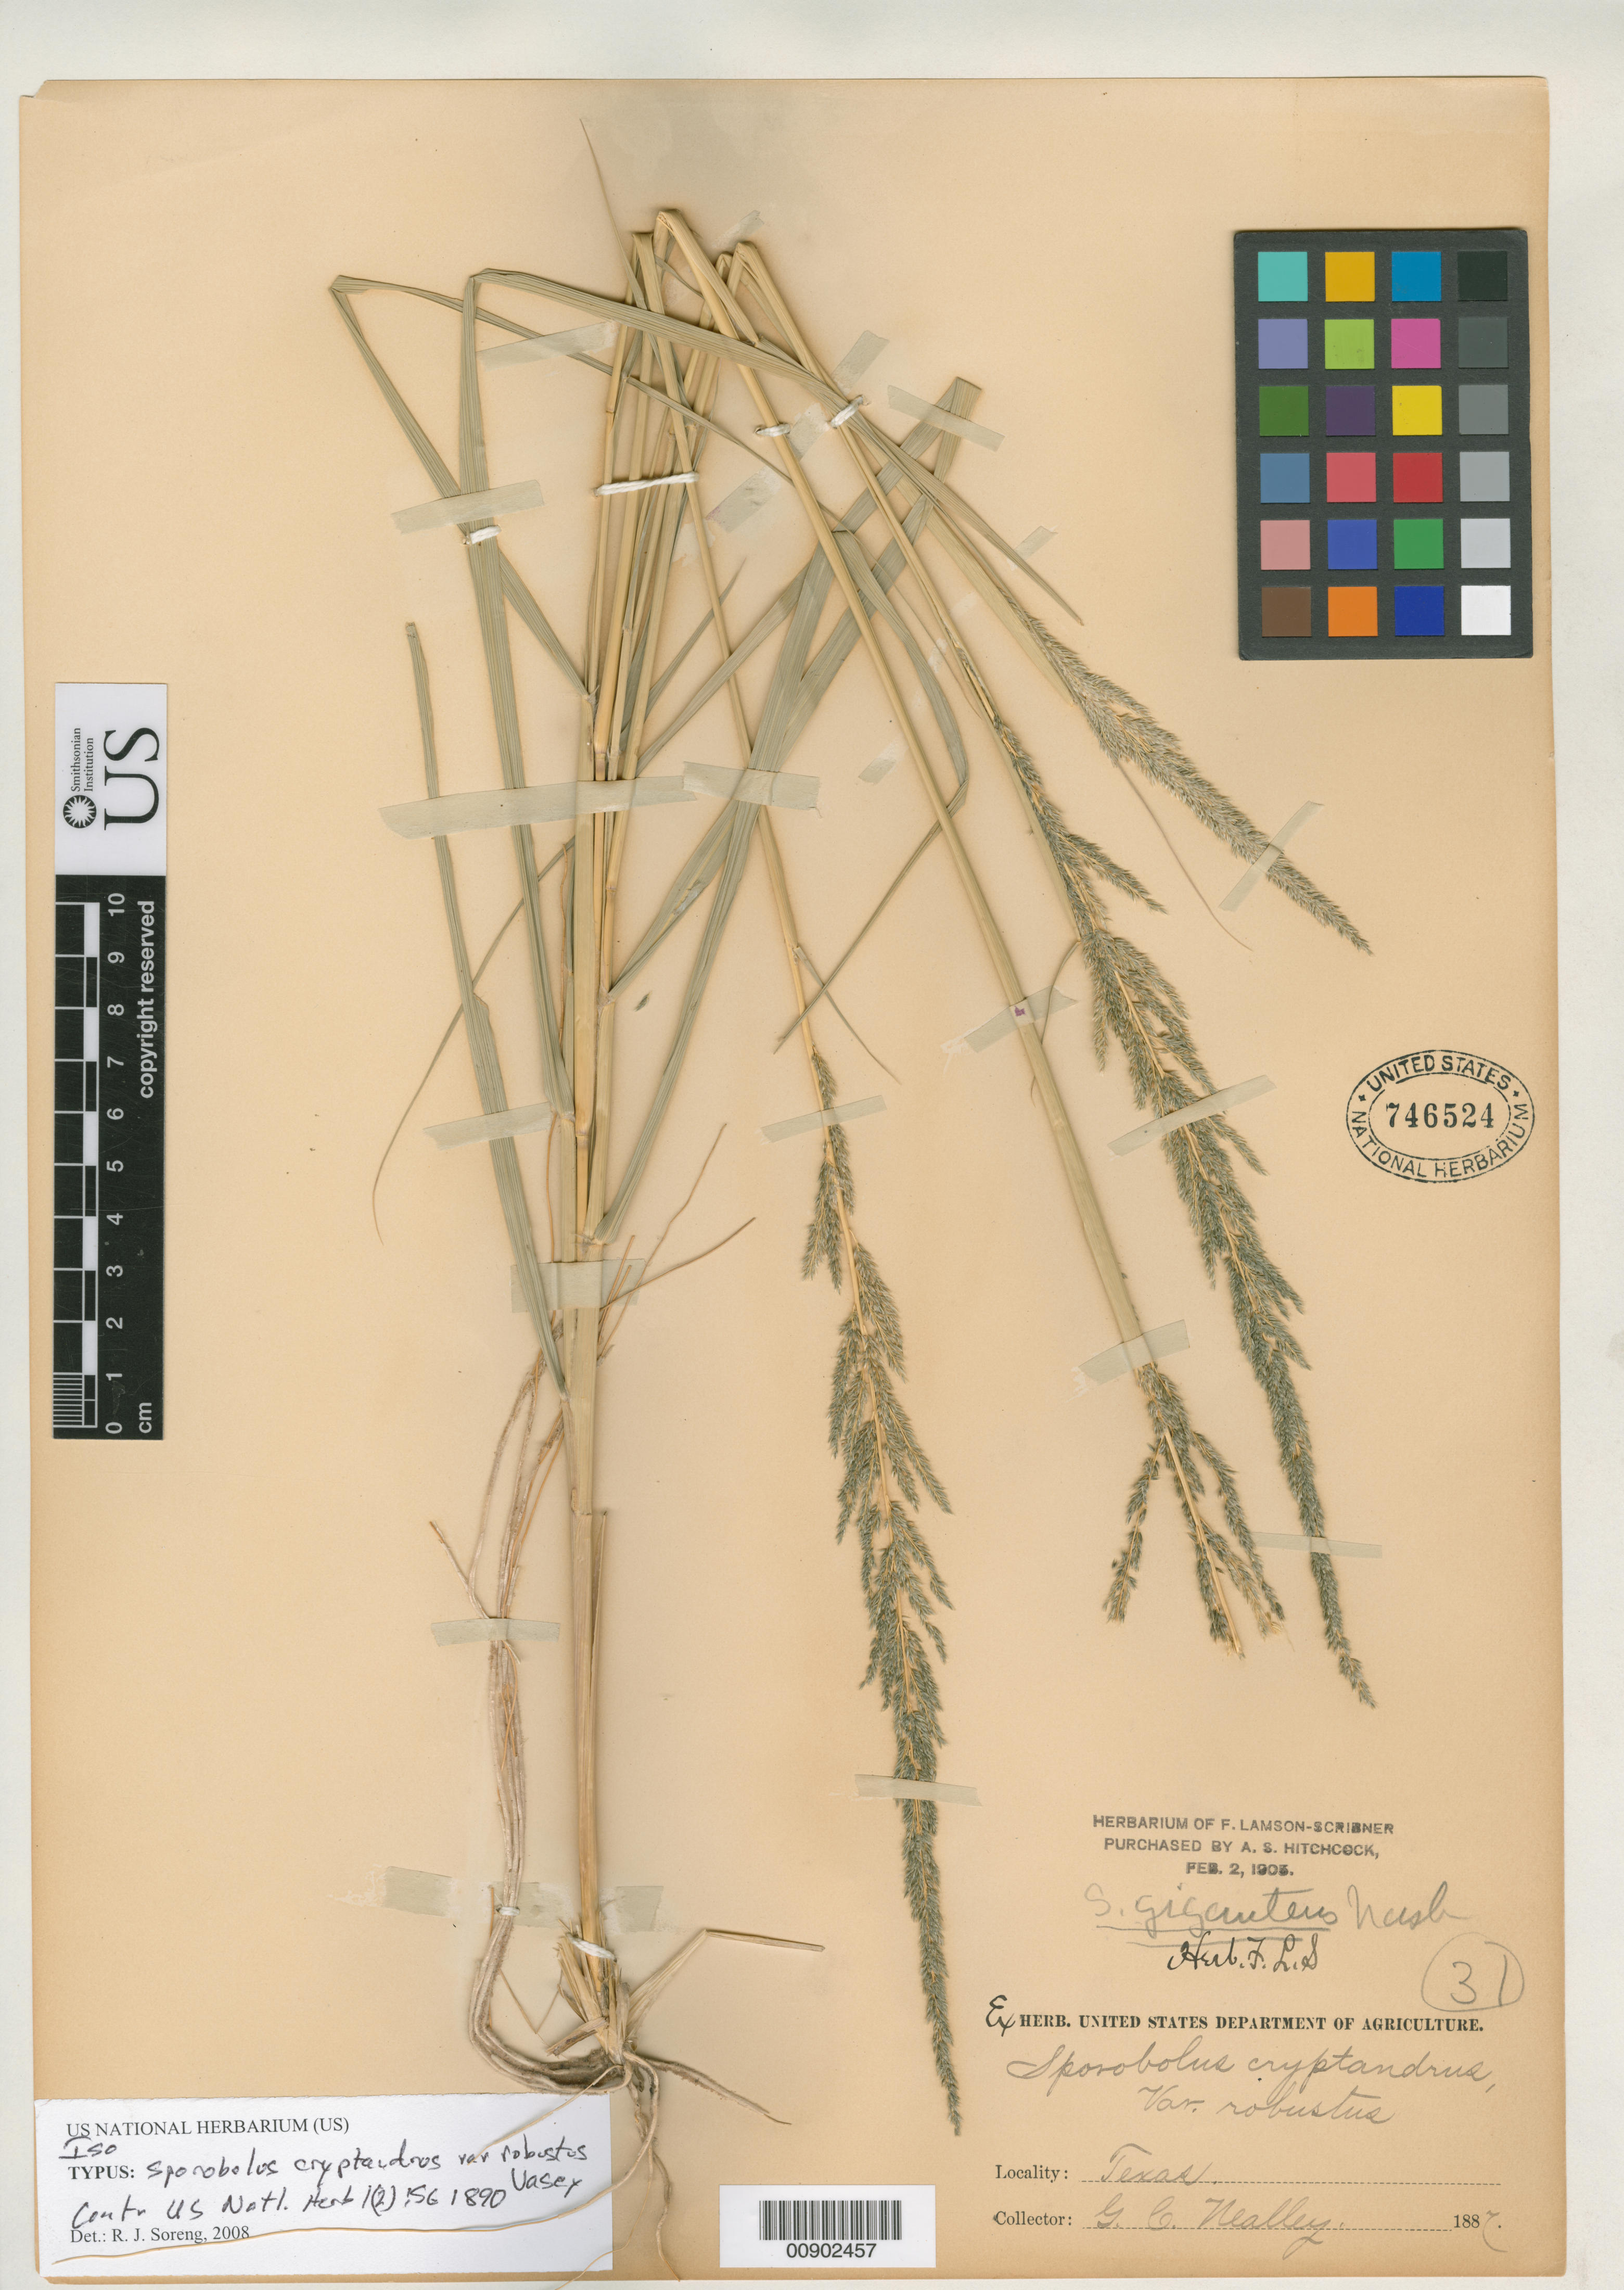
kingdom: Plantae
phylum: Tracheophyta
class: Liliopsida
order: Poales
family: Poaceae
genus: Sporobolus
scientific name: Sporobolus cryptandrus var. robustus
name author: Vasey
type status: Isotype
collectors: G. C. Nealley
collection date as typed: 1887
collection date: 1887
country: United States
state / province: Texas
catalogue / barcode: US 746524